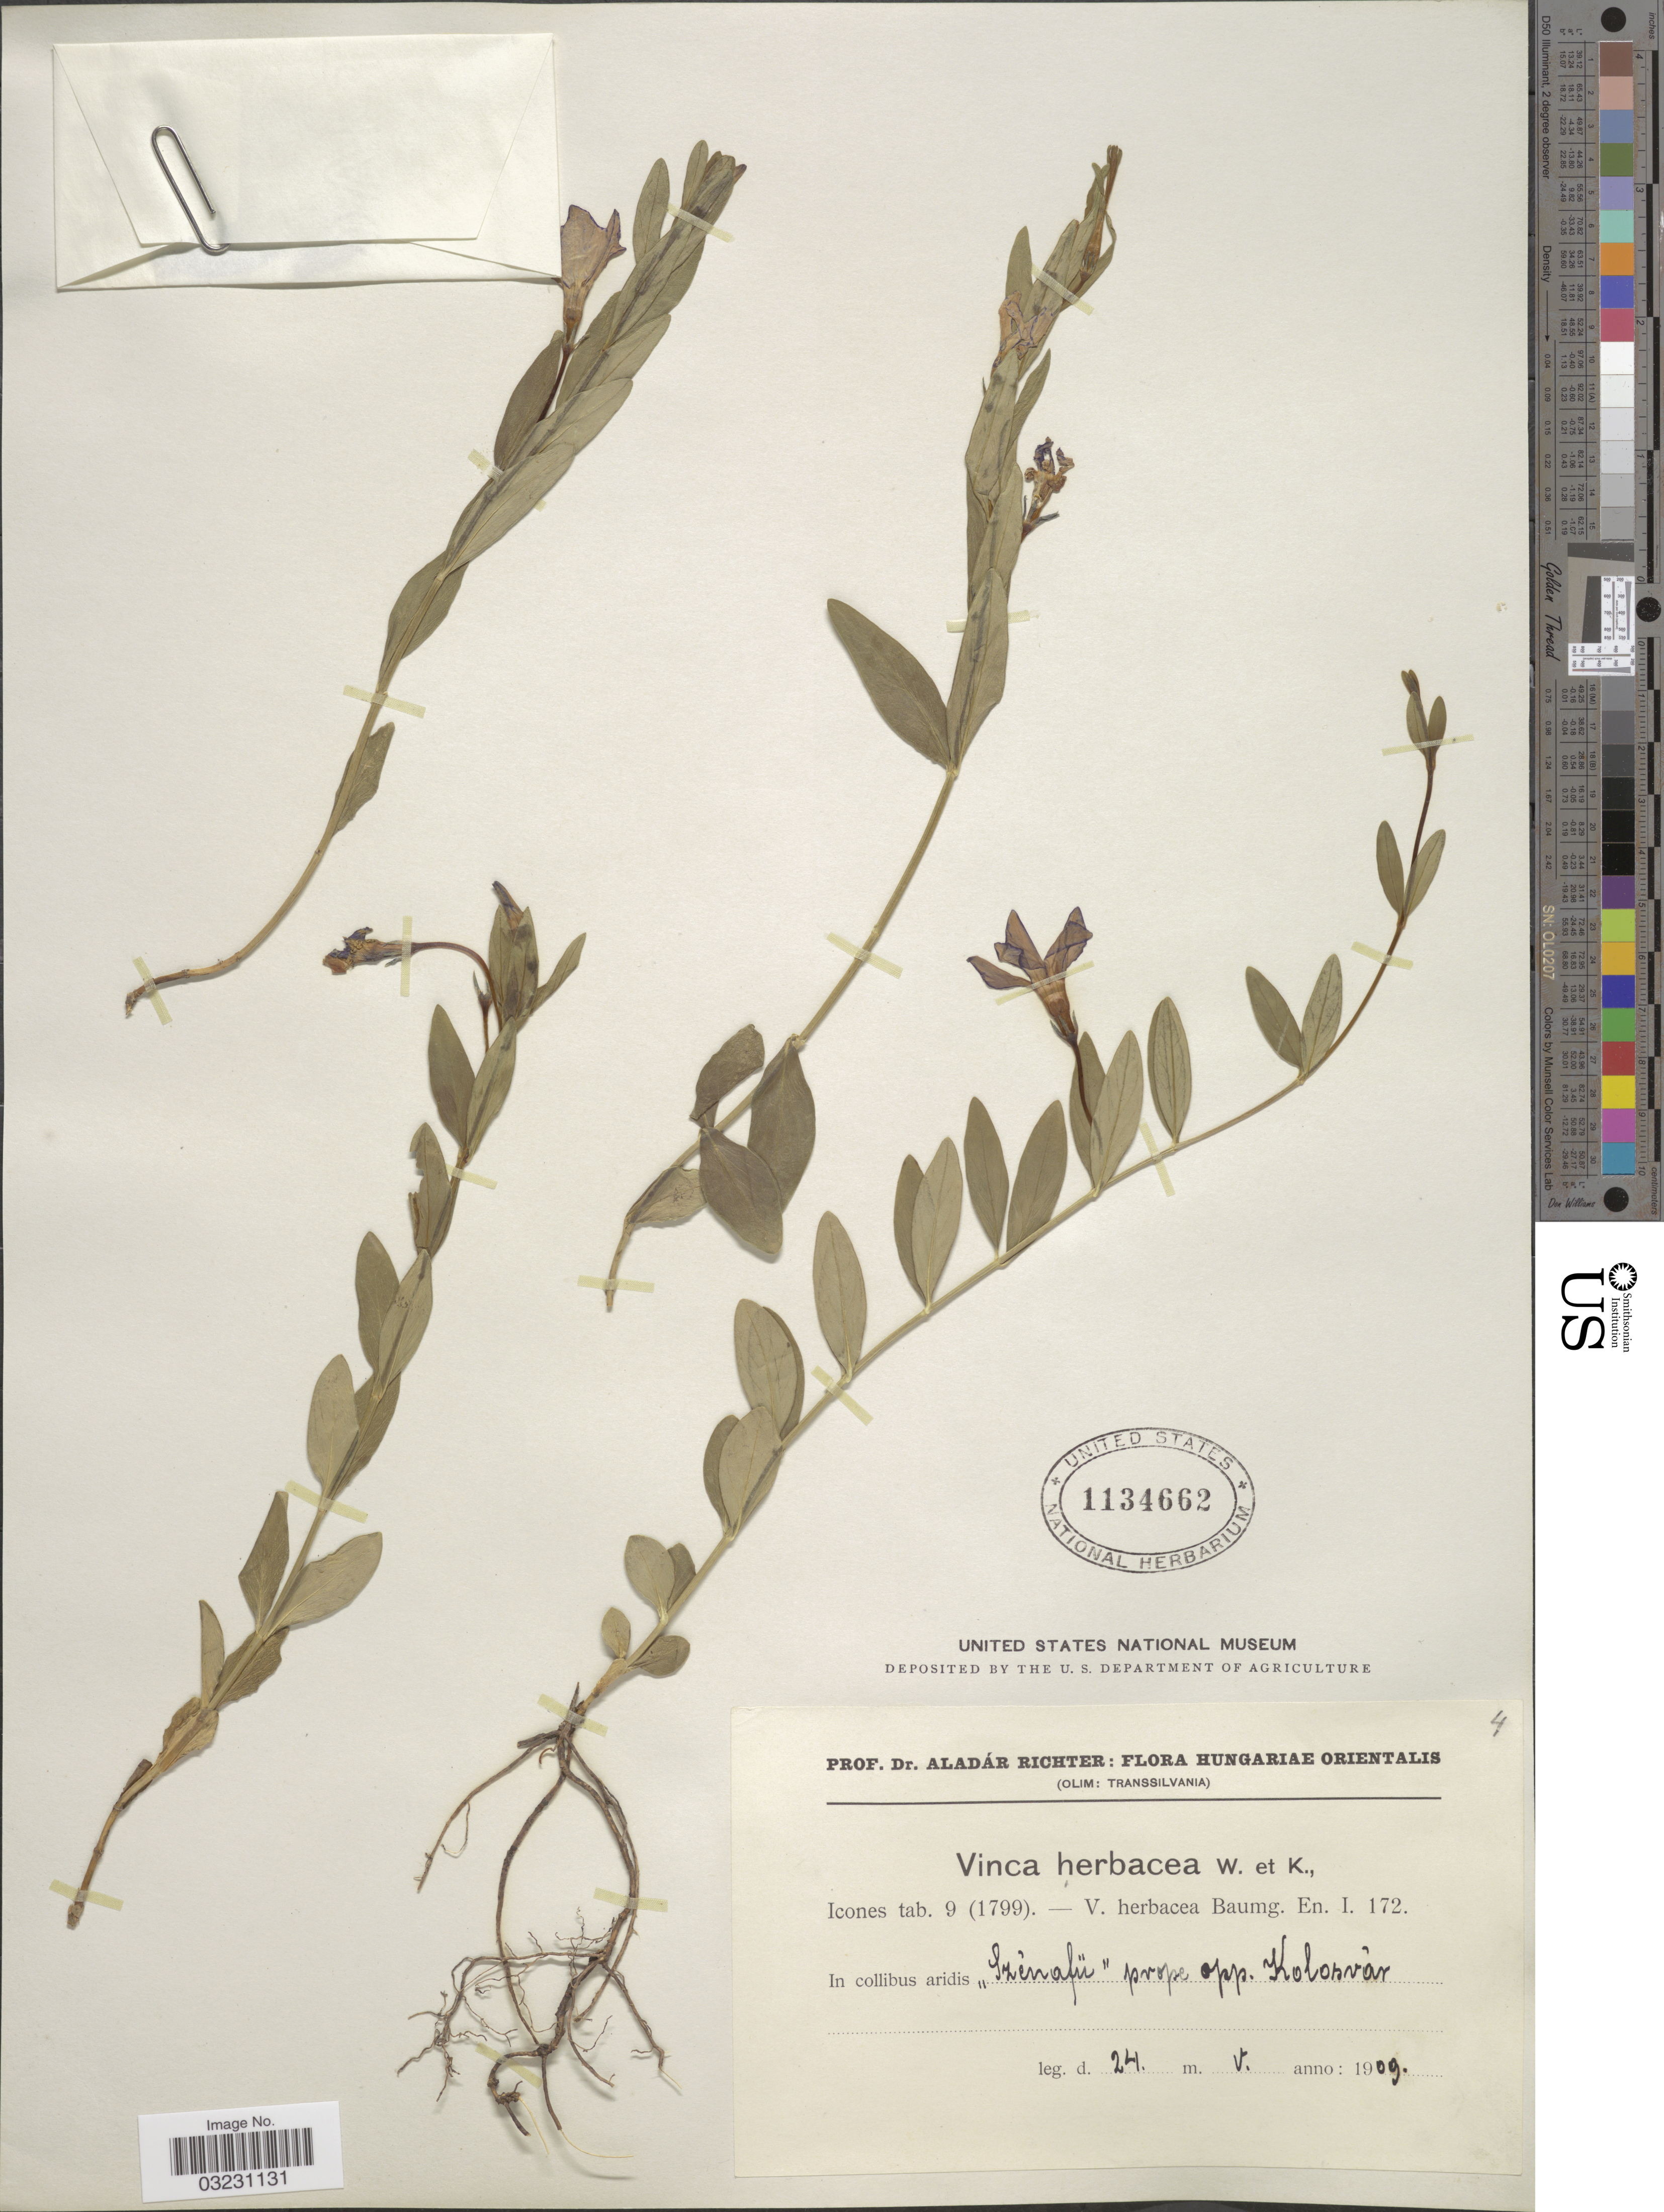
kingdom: Plantae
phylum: Tracheophyta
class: Magnoliopsida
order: Gentianales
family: Apocynaceae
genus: Vinca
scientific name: Vinca herbacea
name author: Waldst. & Kit.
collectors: A. Richter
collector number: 4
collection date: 1909-05-24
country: Hungary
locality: Hungariae Orientalis. (Olim: Transsilvania). In collibus aridis "Szènafü" prope opp. Kolosvàr.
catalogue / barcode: US 1134662